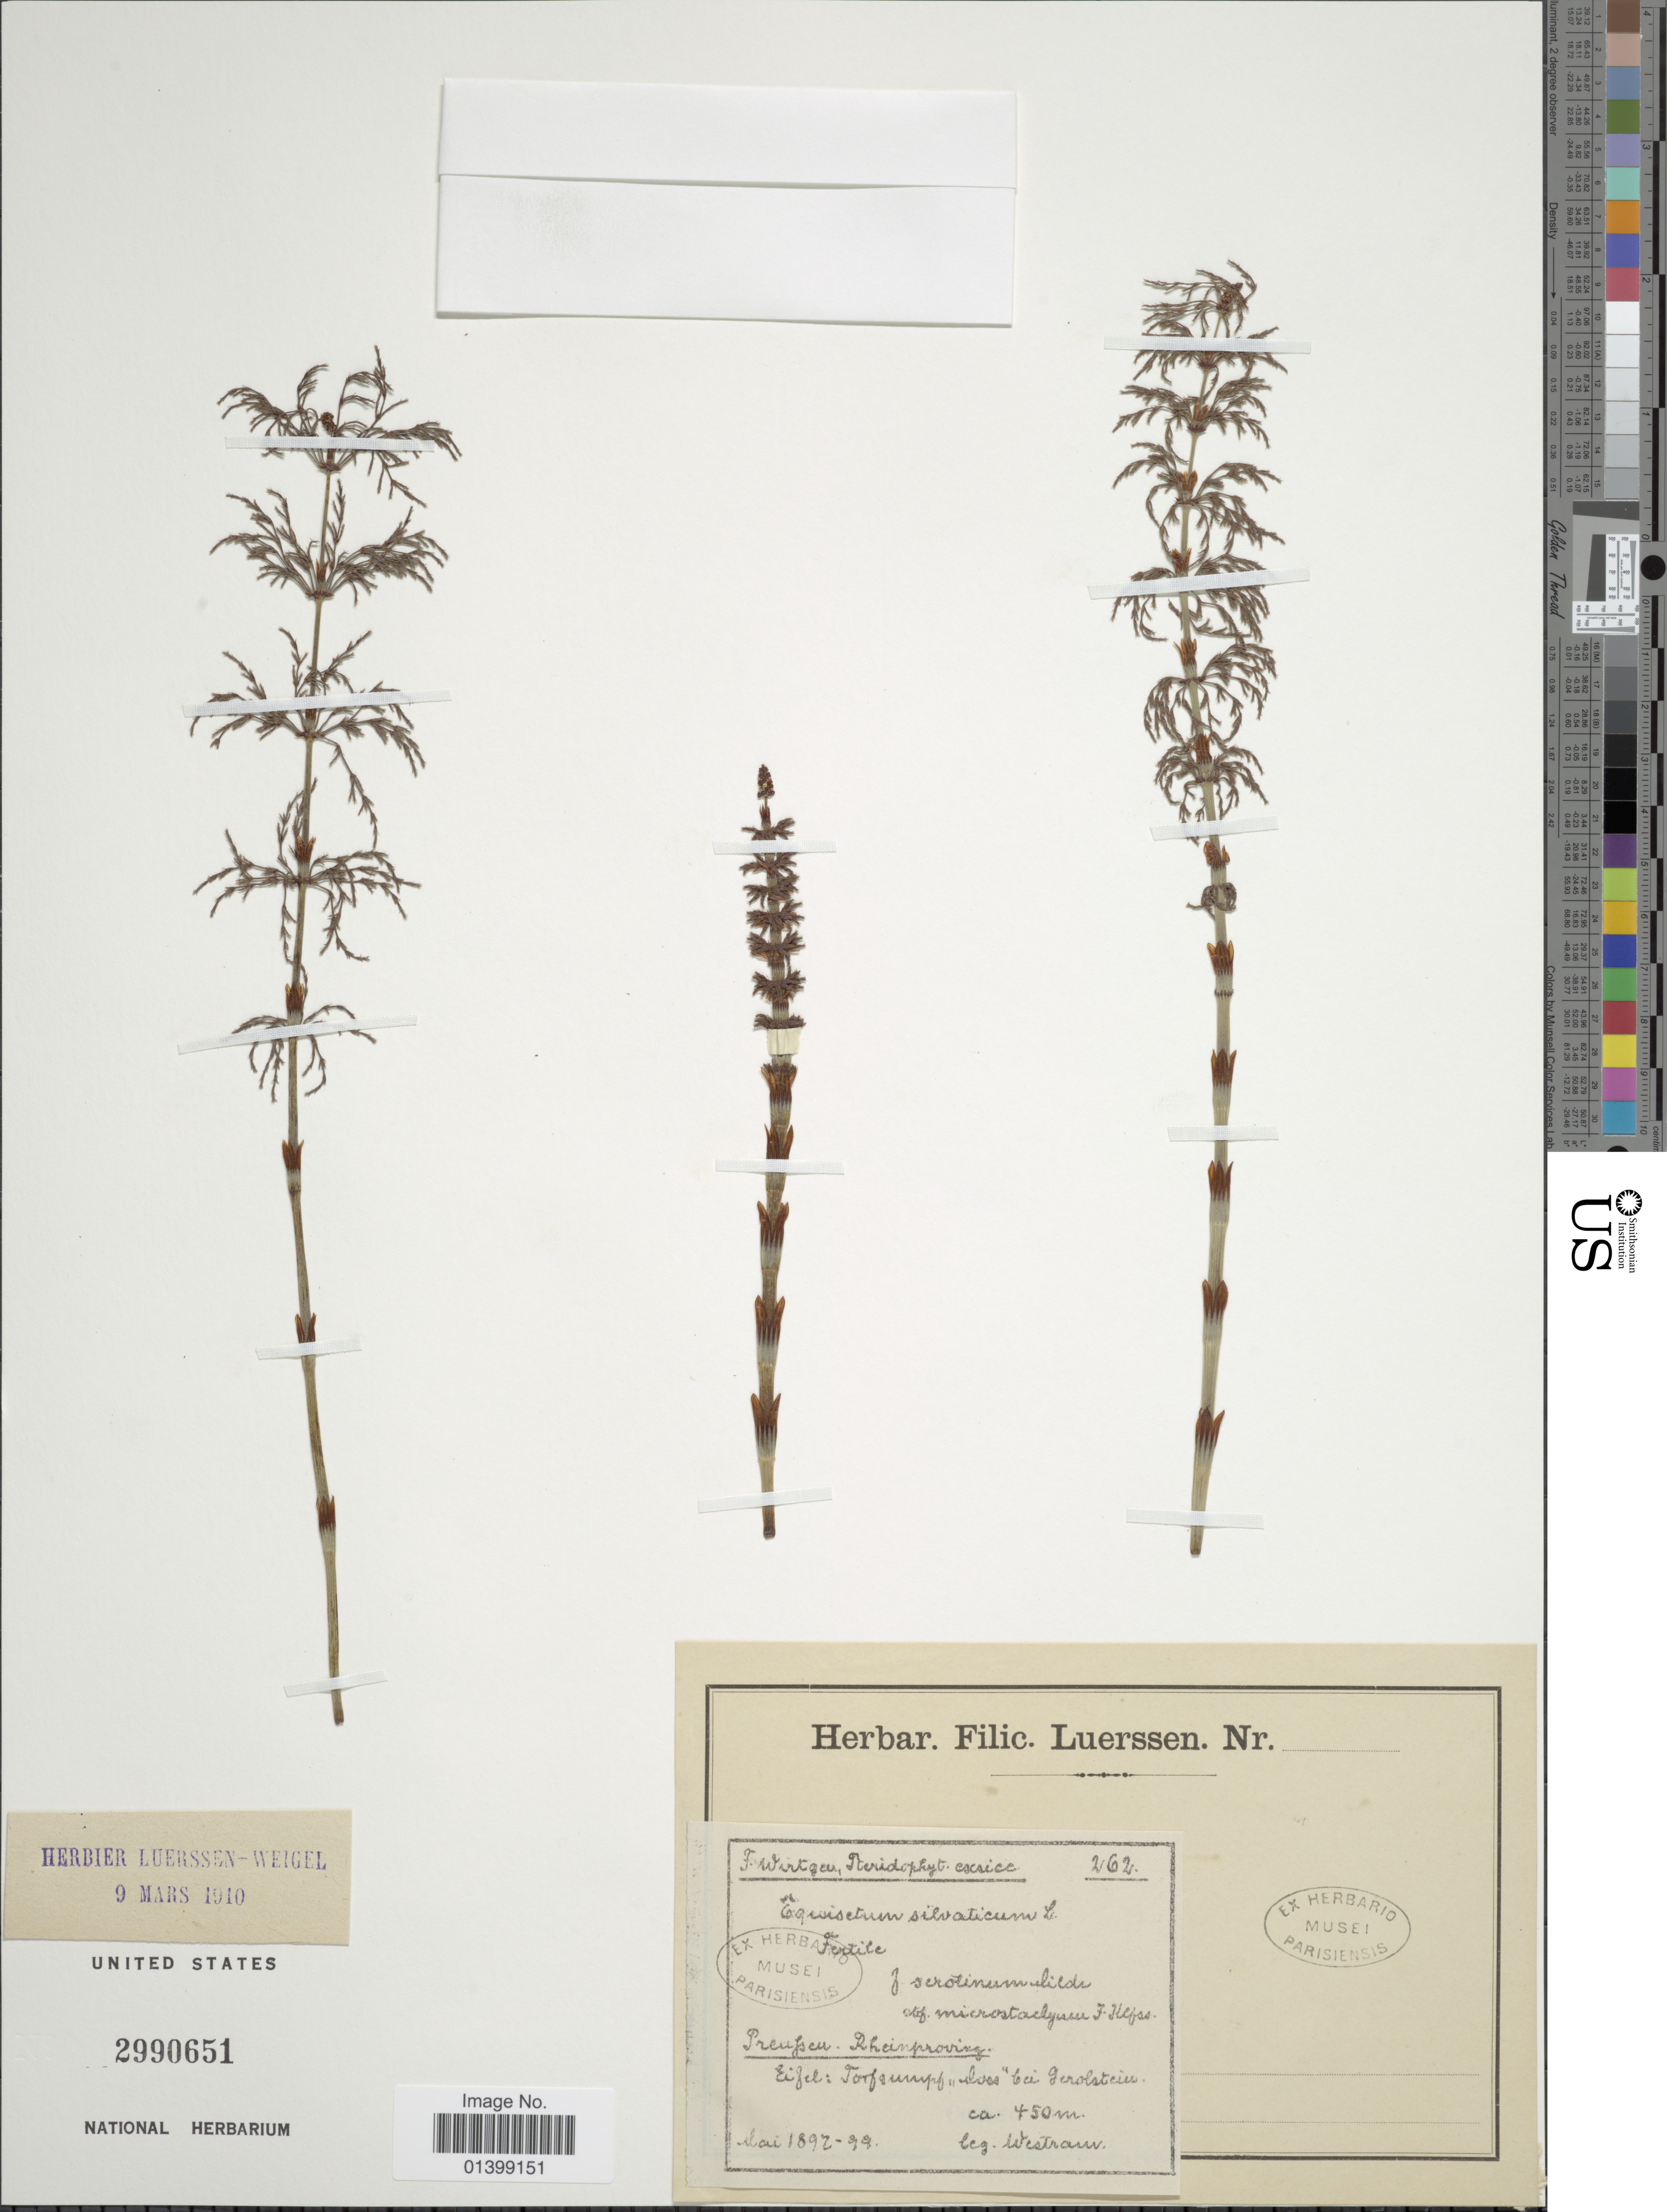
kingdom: Plantae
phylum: Tracheophyta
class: Polypodiopsida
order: Equisetales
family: Equisetaceae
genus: Equisetum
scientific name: Equisetum sylvaticum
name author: L.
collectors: Westram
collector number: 262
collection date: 1897-05/1899-05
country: Germany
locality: Preussen Rheinprovinz, Eifel: Torfsumpf moss bei Gerolstein [interpreted]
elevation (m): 450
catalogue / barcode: US 2990651